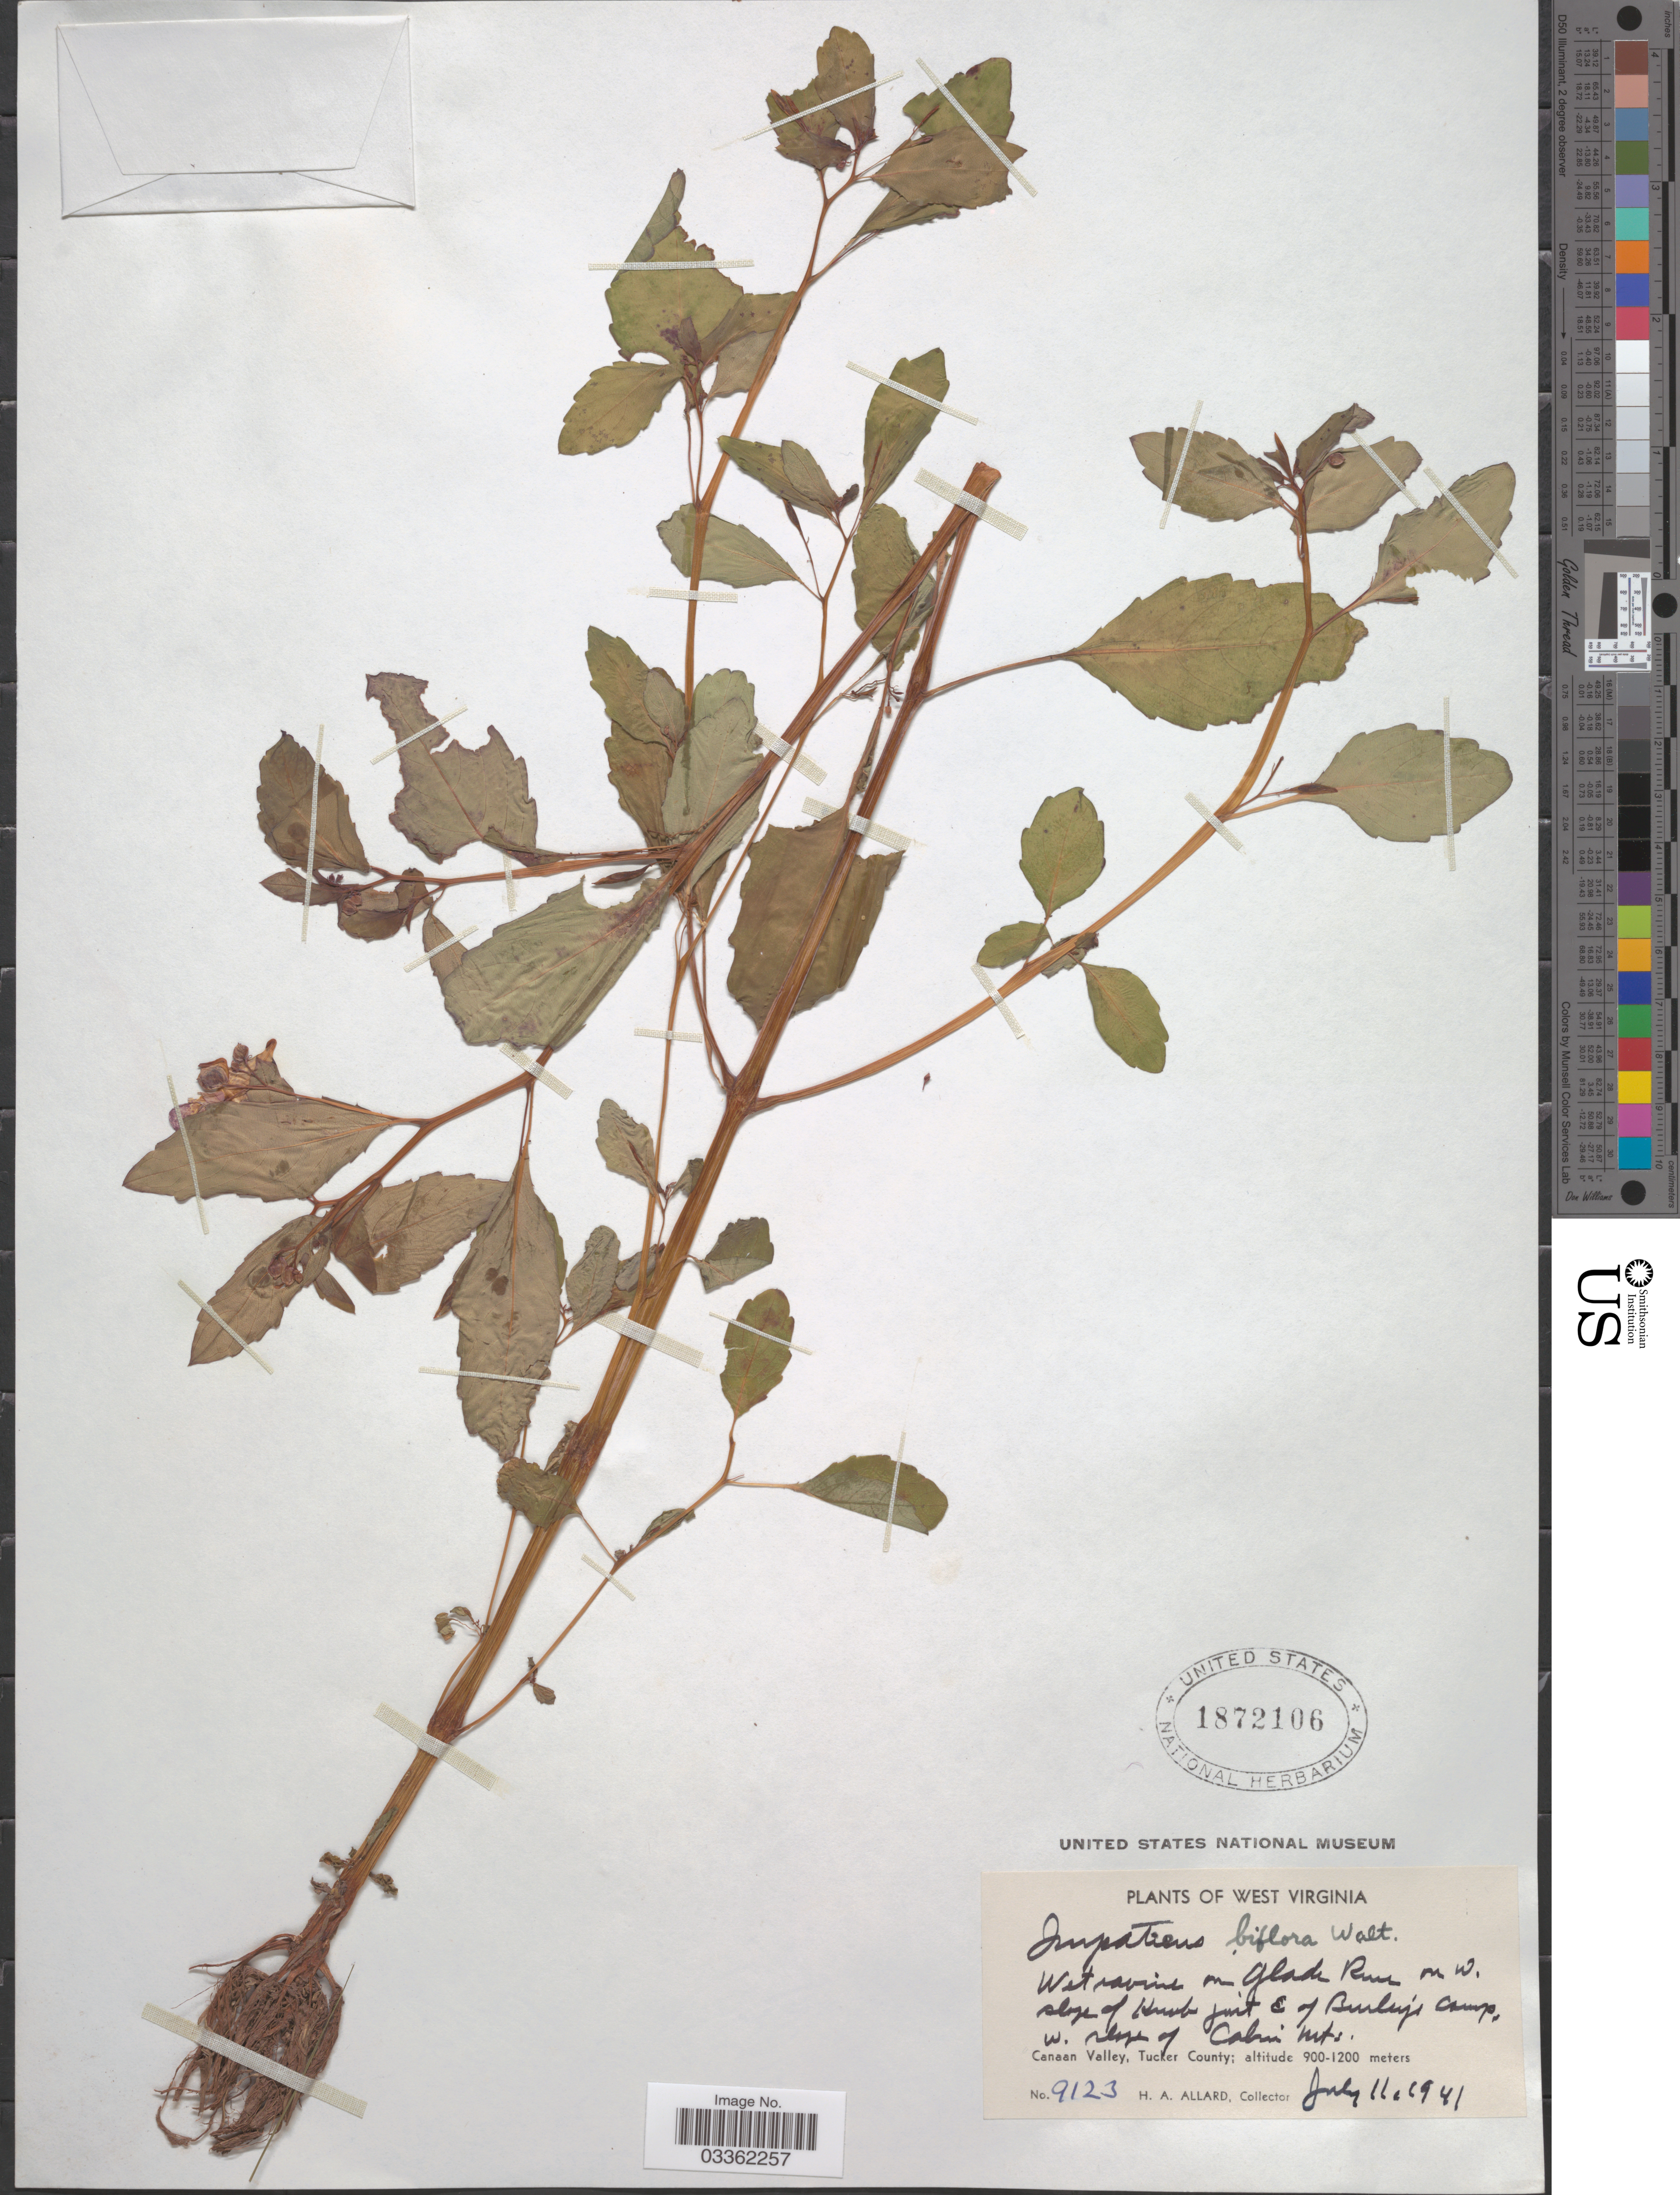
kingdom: Plantae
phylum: Tracheophyta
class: Magnoliopsida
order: Ericales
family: Balsaminaceae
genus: Impatiens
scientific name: Impatiens capensis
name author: Meerb.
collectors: H. A. Allard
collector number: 9123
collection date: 1941-07-11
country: United States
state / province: West Virginia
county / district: Tucker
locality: Wet ravine in Glade River on W. slope of knob just E of Burley's camp, w. slope of Cabin mts., Canaan Valley, Tucker County.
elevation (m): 900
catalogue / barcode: US 1872106